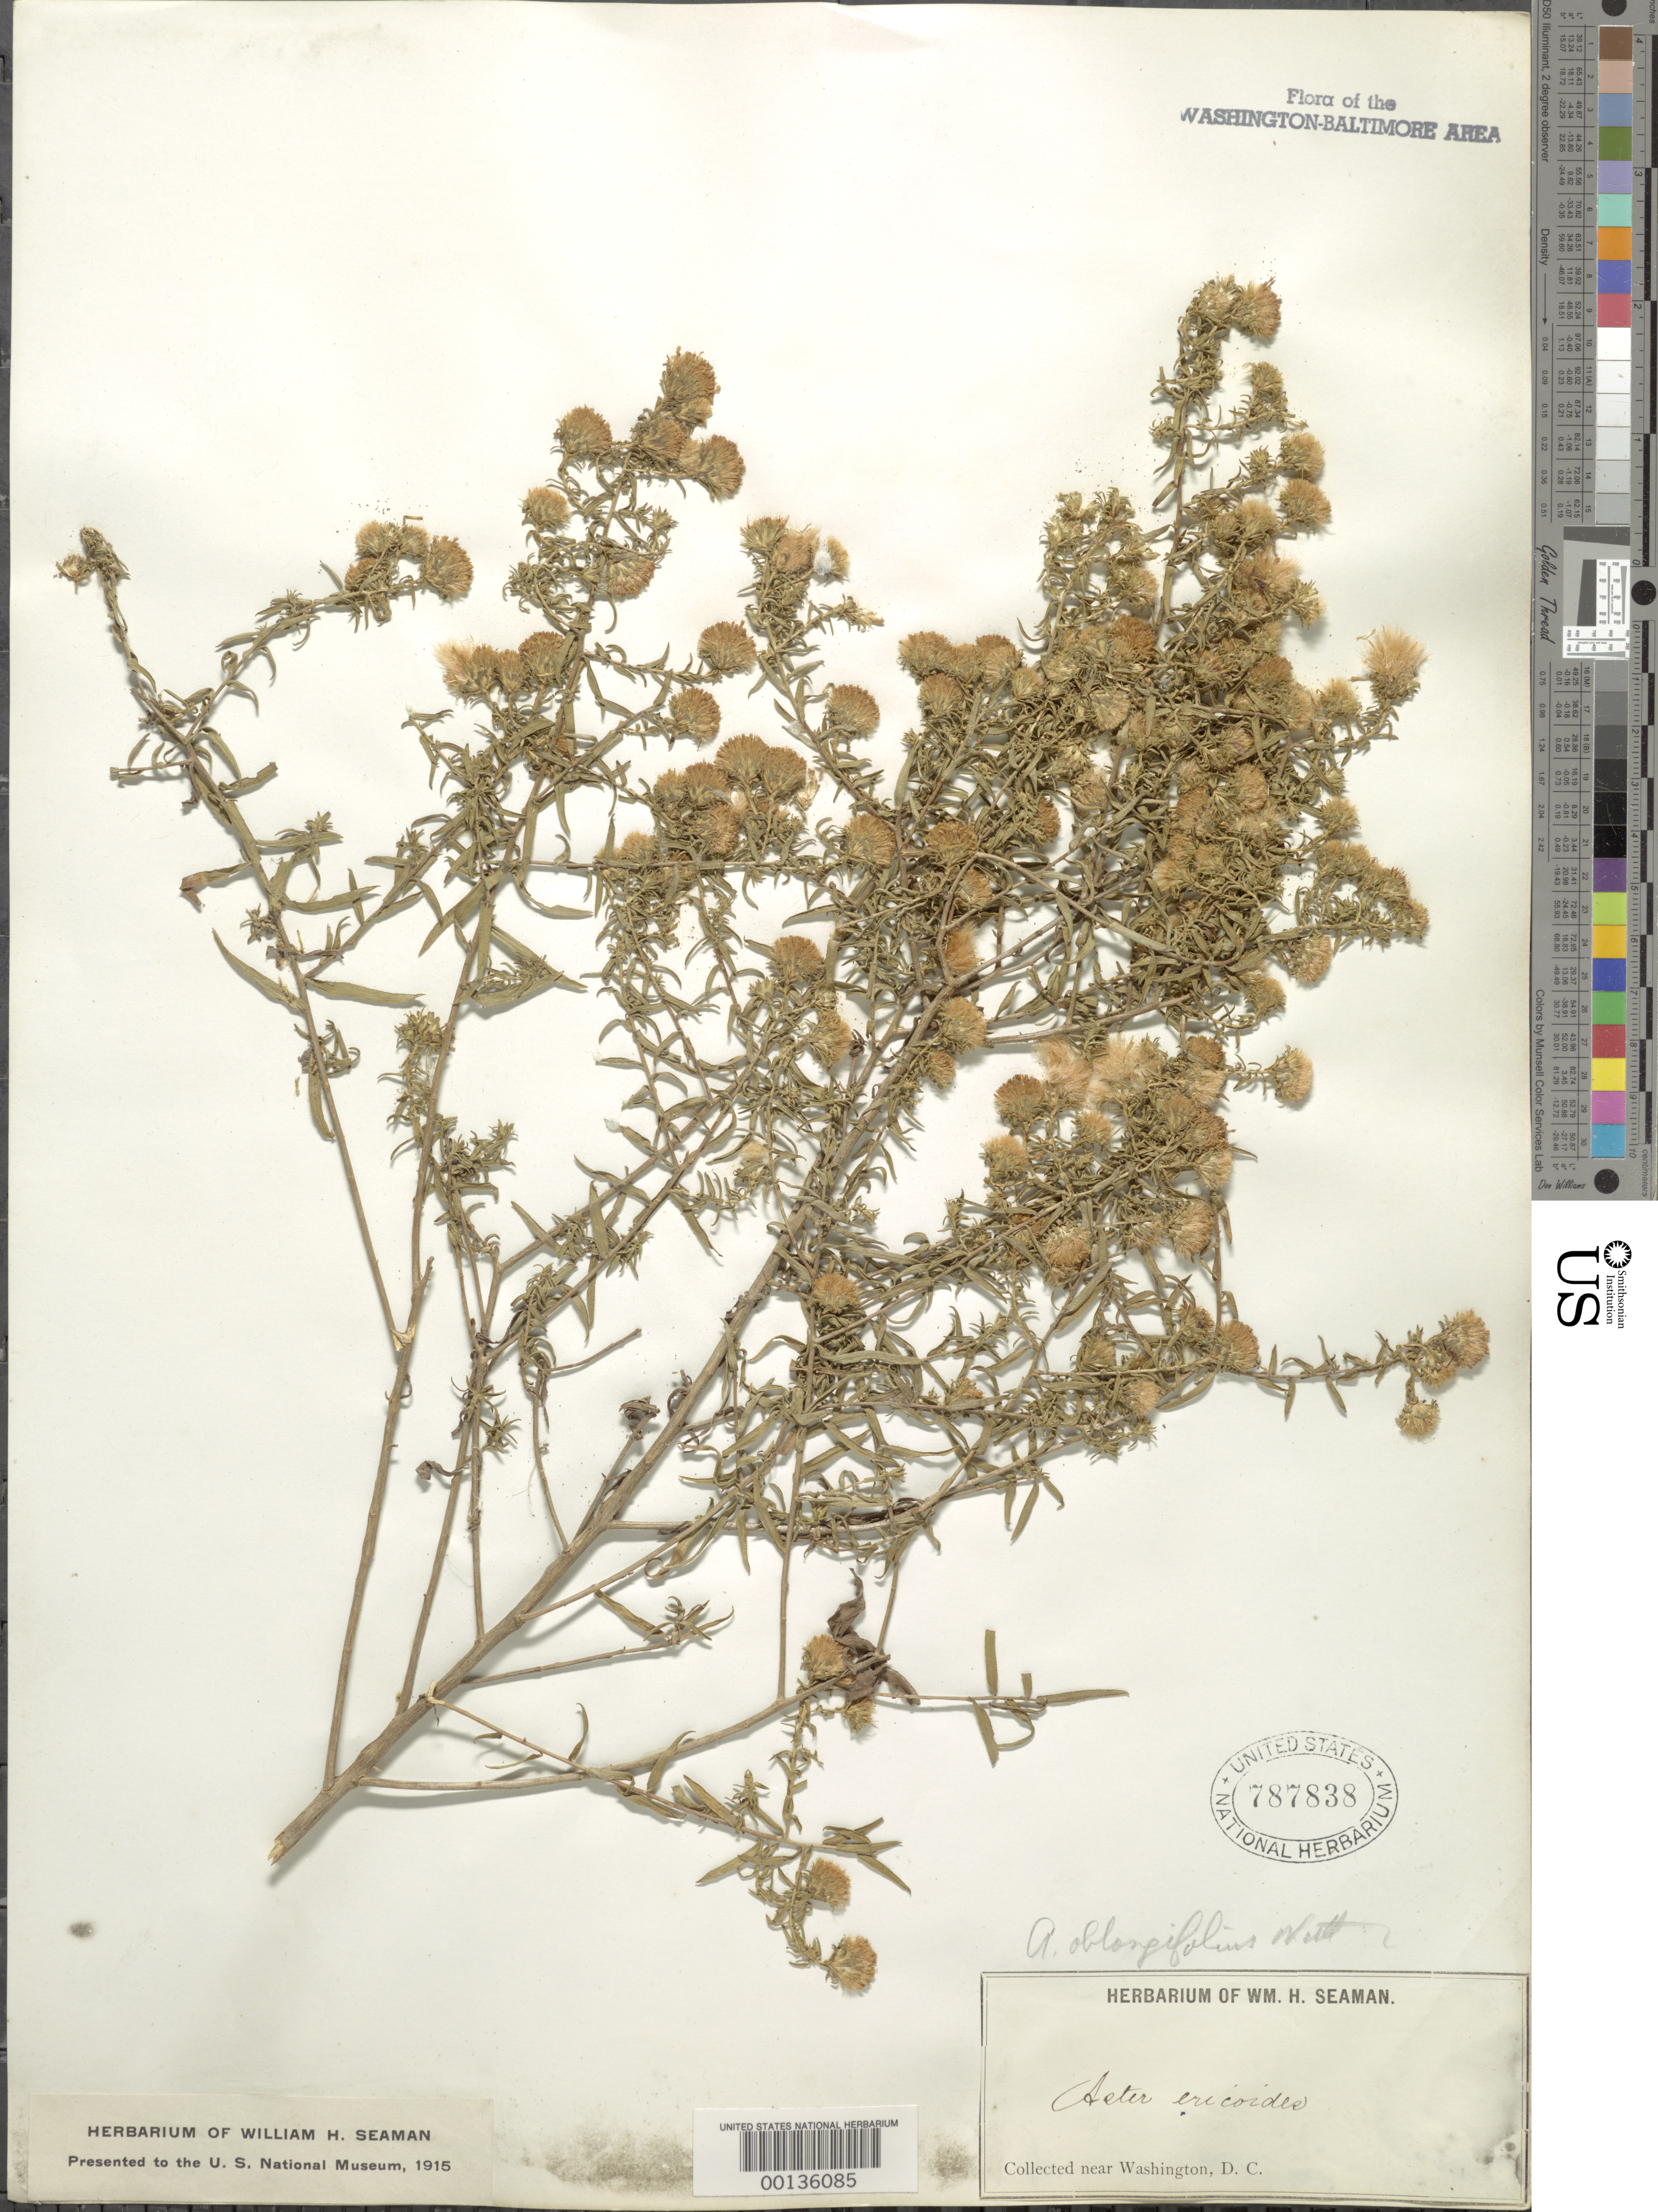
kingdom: Plantae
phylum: Tracheophyta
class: Magnoliopsida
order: Asterales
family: Asteraceae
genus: Symphyotrichum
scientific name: Symphyotrichum oblongifolium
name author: (Nutt.) G.L. Nesom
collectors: W. Seaman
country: United States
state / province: District of Columbia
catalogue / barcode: US 787838